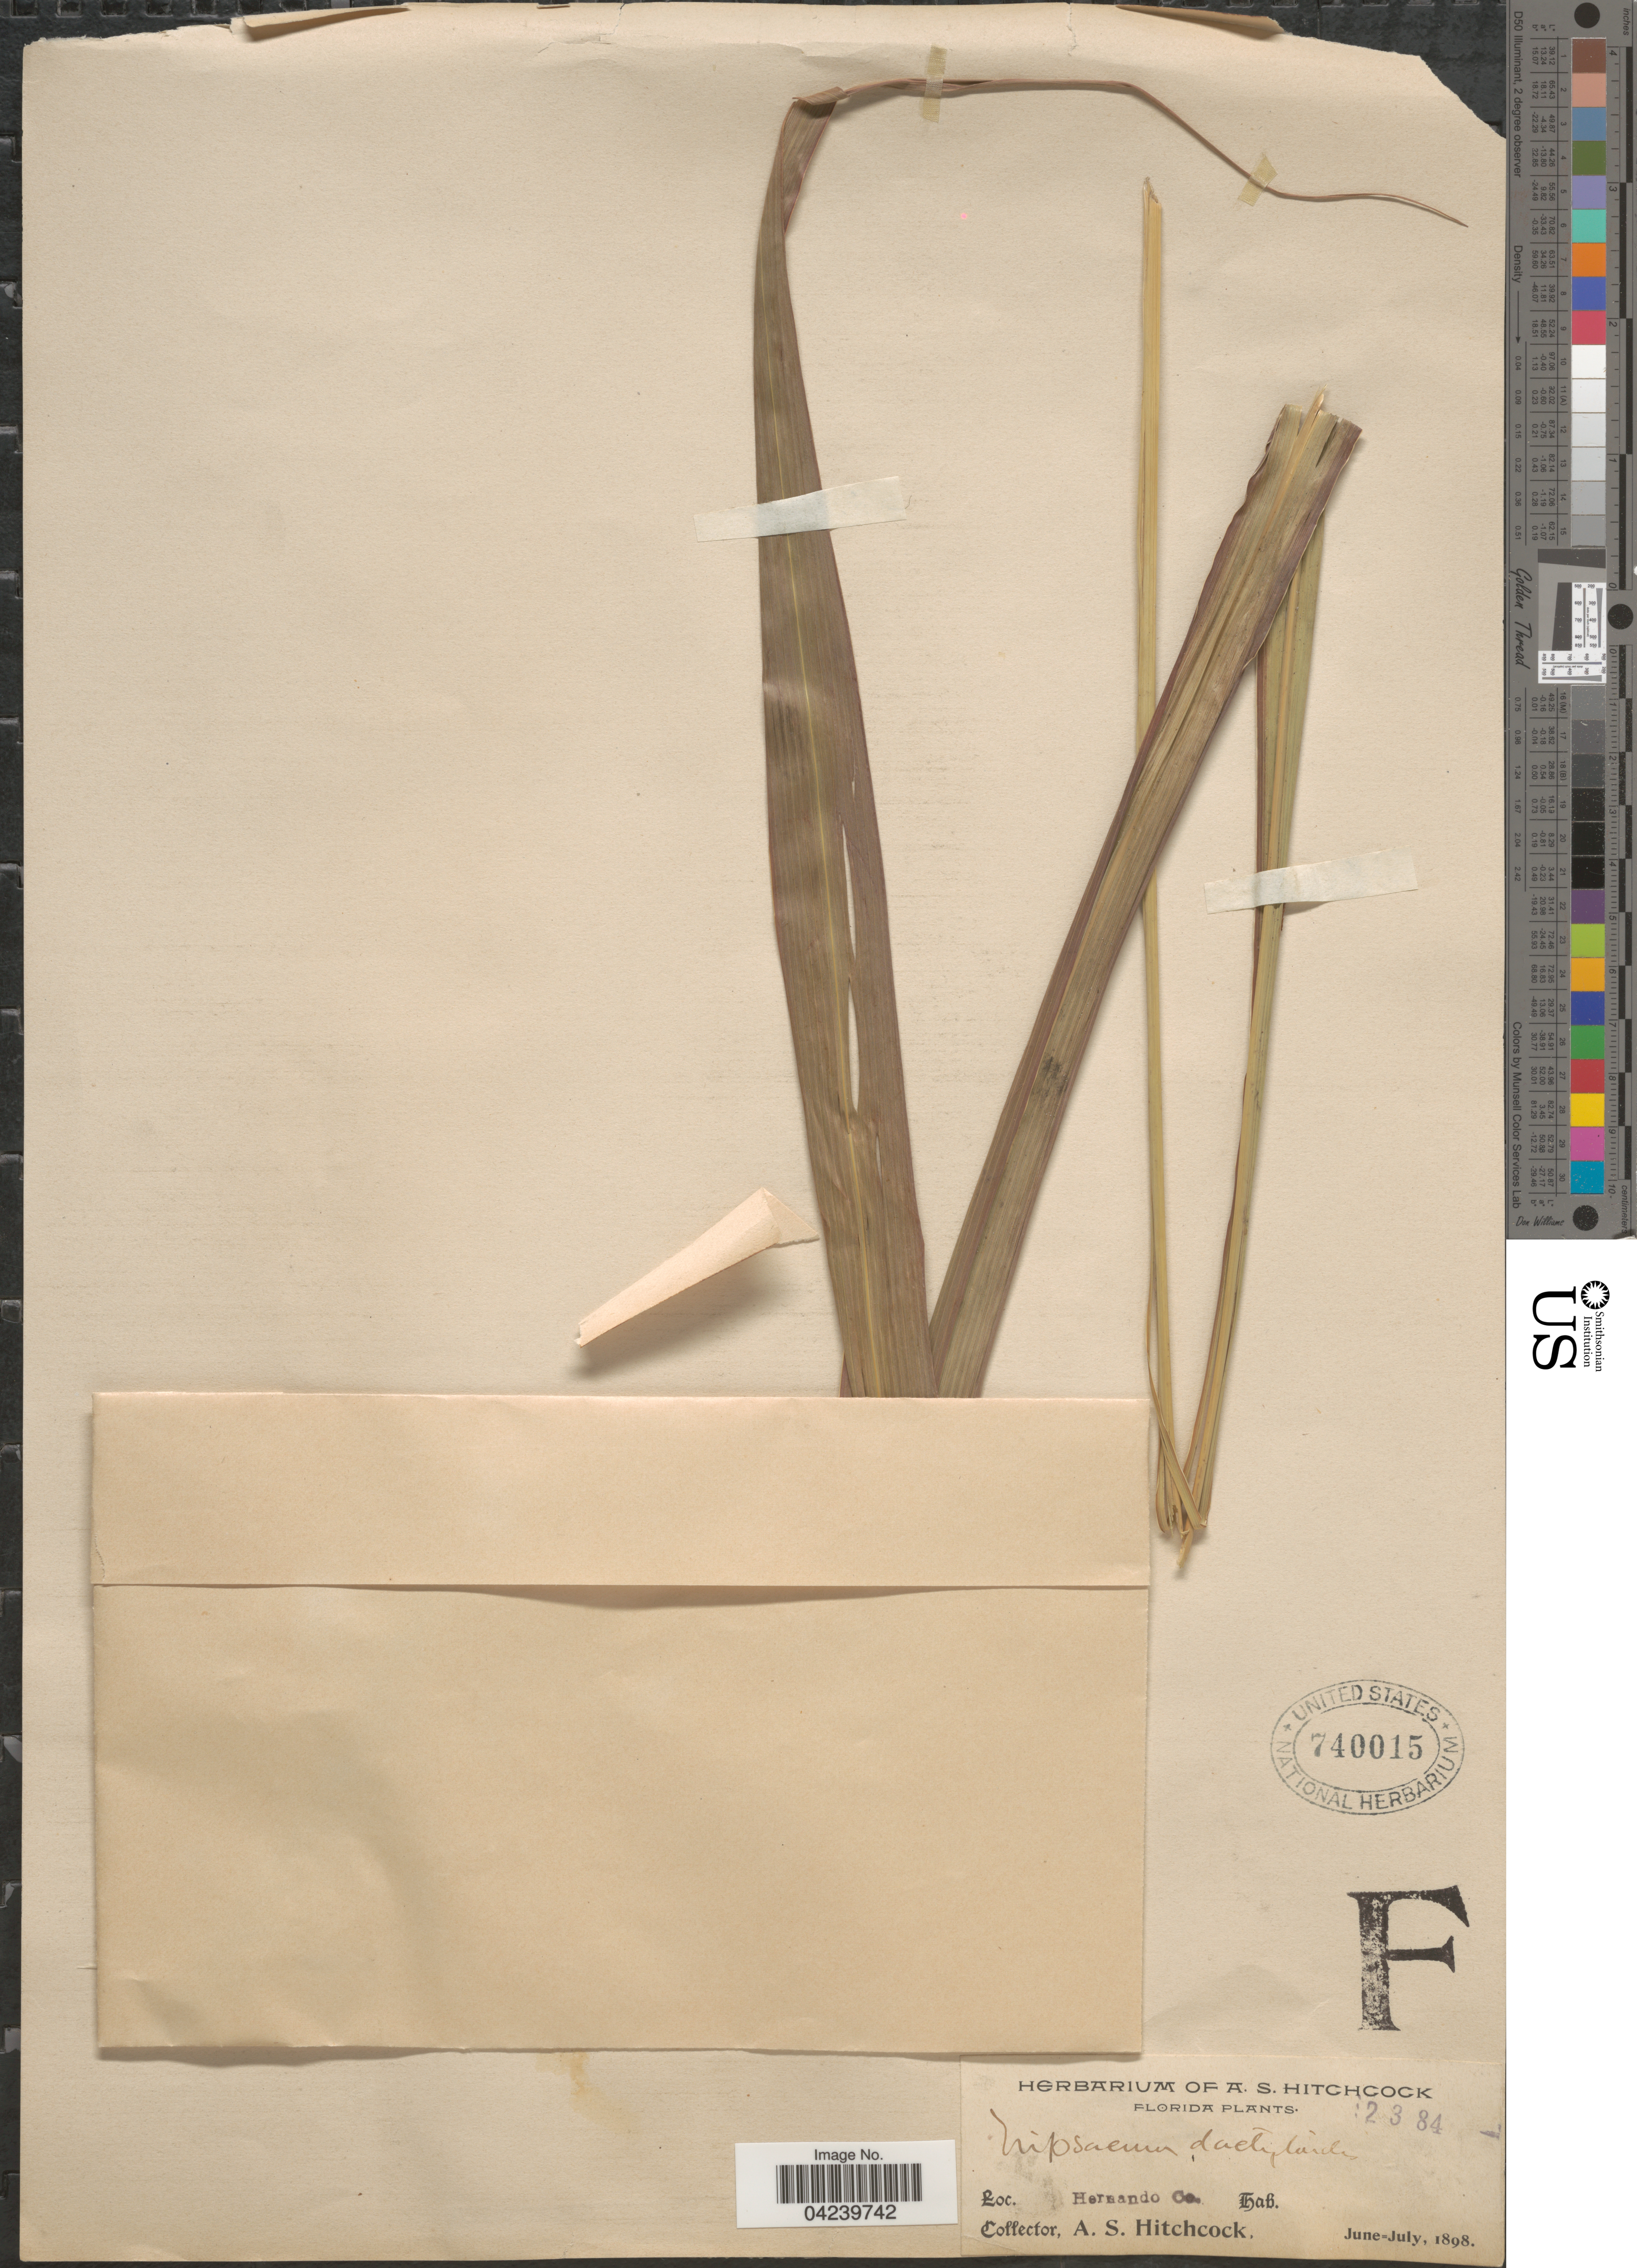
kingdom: Plantae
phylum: Tracheophyta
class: Liliopsida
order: Poales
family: Poaceae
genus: Tripsacum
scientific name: Tripsacum dactyloides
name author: (L.) L.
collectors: A. S. Hitchcock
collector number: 2384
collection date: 1898-06/1898-07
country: United States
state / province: Florida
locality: Hernando Co.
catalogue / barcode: US 740015